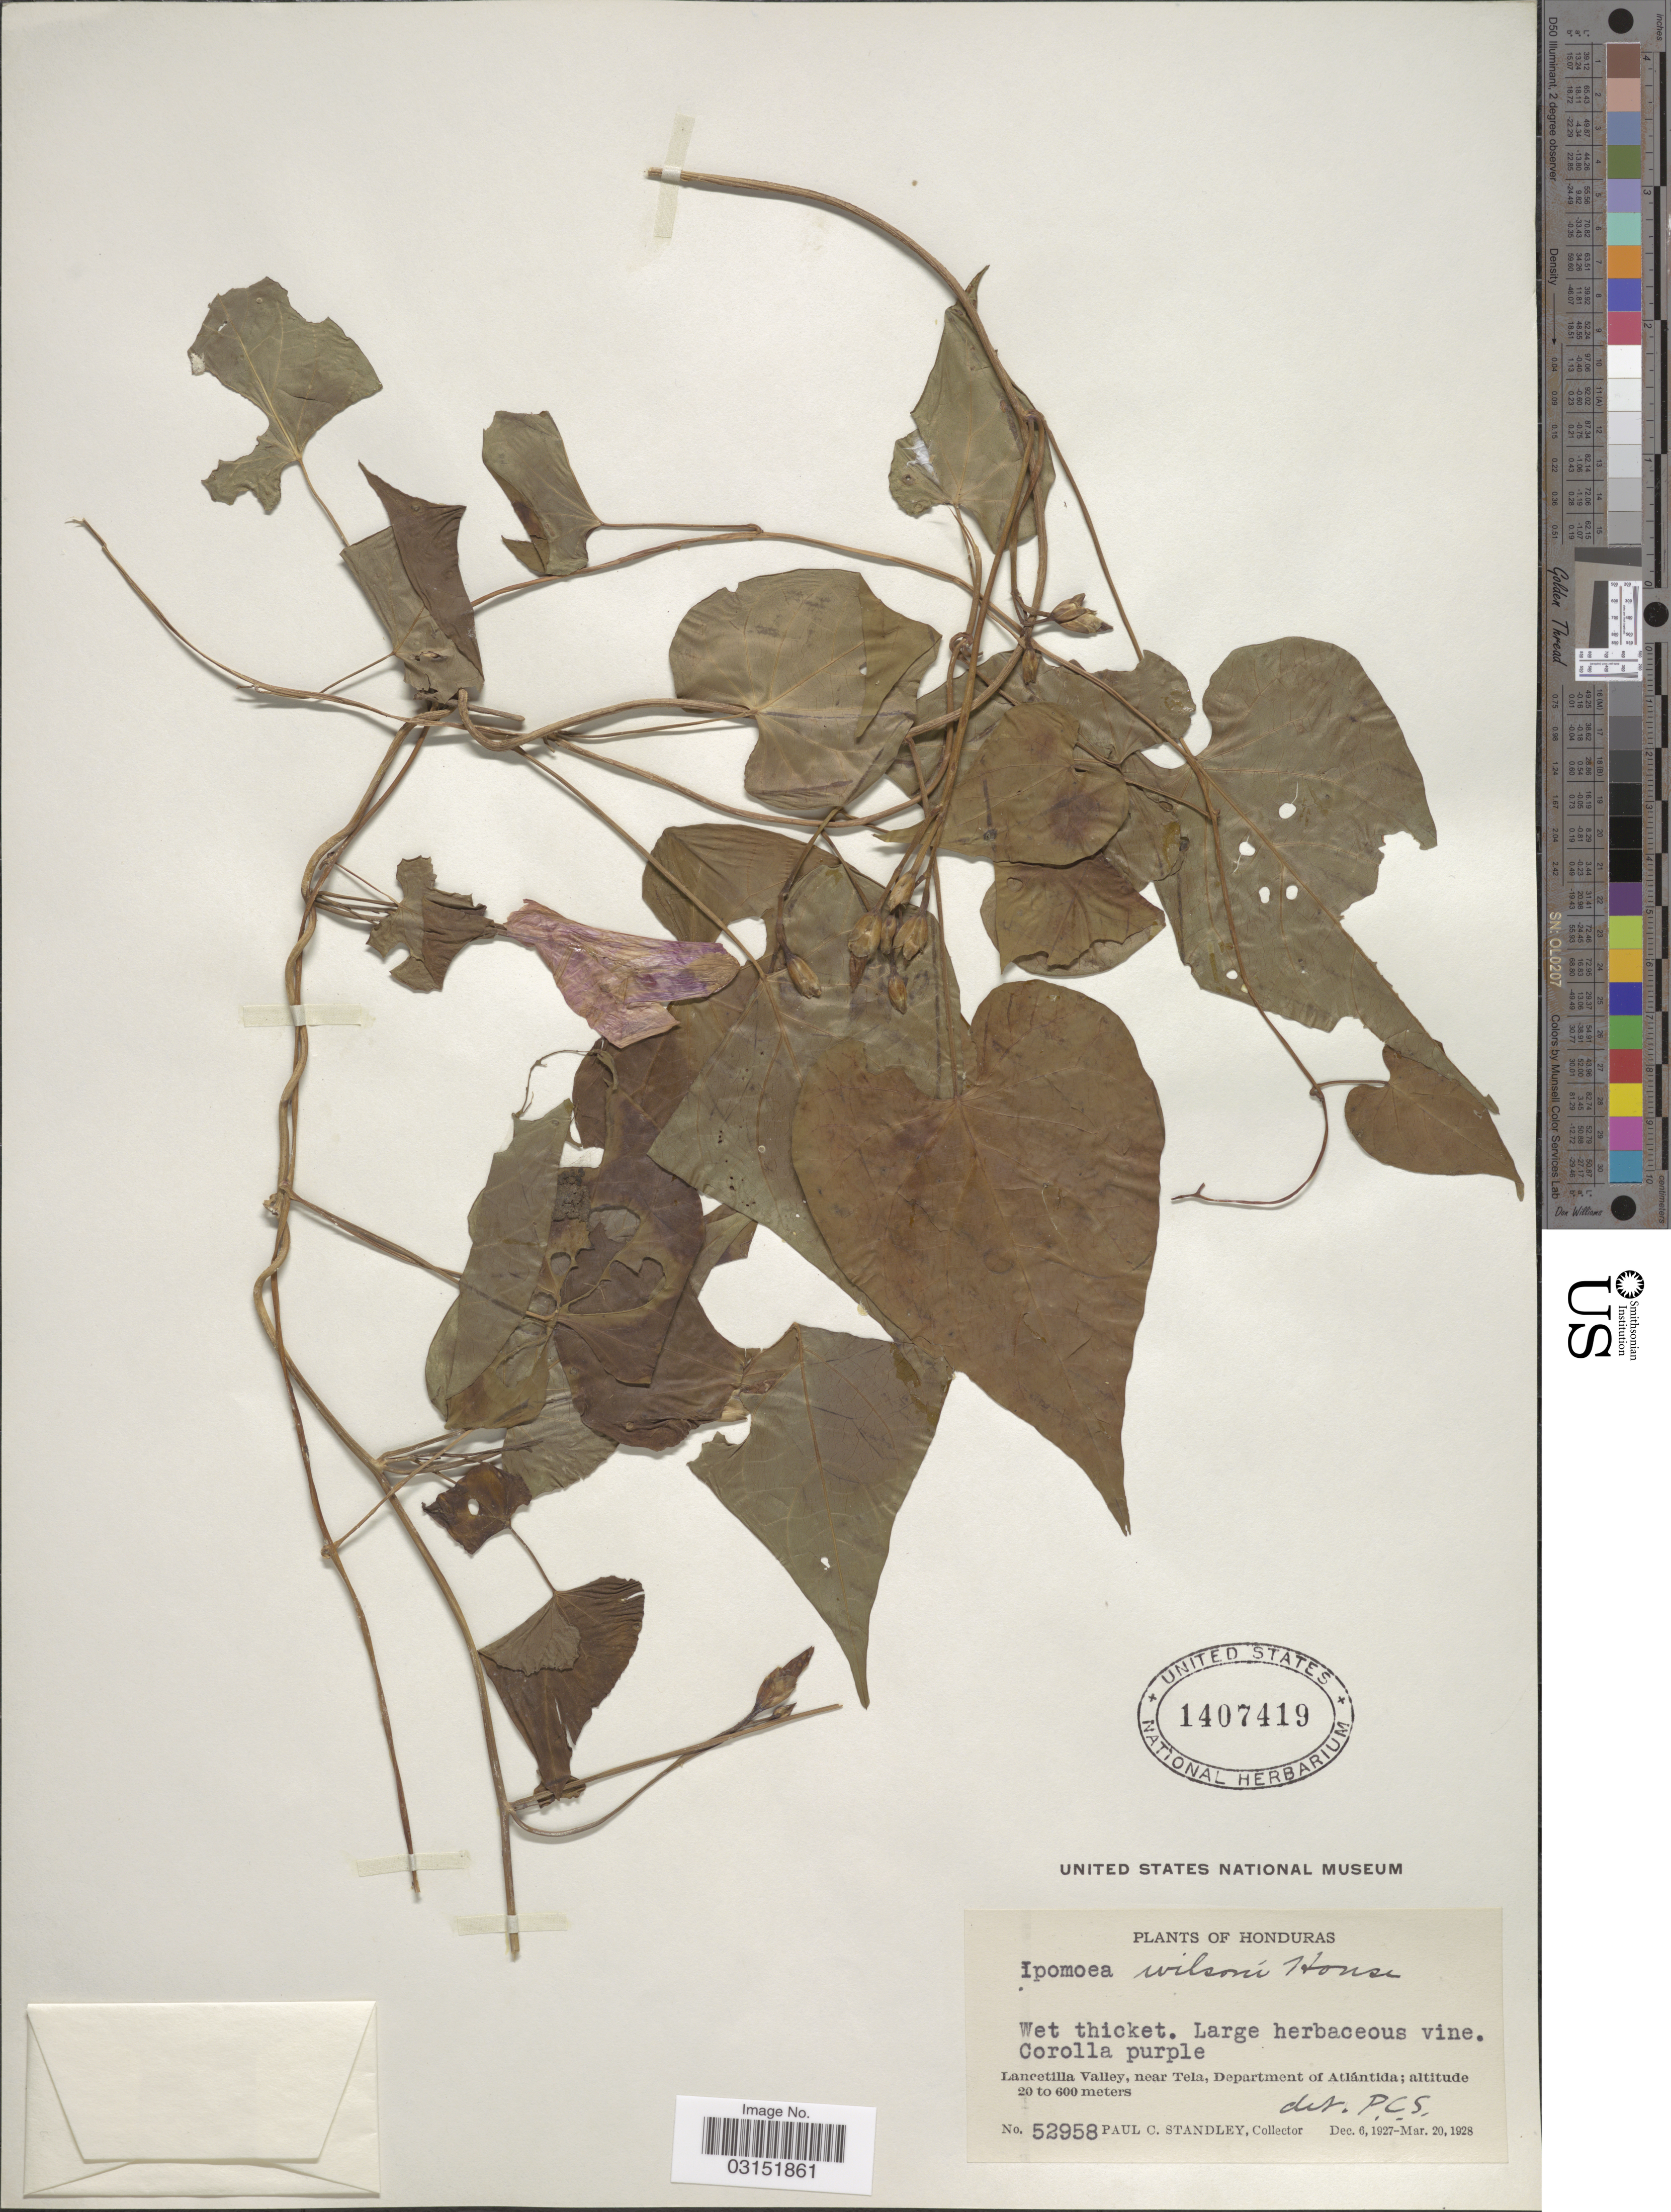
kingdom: Plantae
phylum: Tracheophyta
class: Magnoliopsida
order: Solanales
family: Convolvulaceae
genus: Ipomoea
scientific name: Ipomoea wilsonii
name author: House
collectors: P. C. Standley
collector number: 52958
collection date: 1927-12-06/1928-03-20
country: Honduras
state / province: Atlántida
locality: Lancetilla Valley, near Tela, Department of Atlántida.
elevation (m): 20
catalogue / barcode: US 1407419